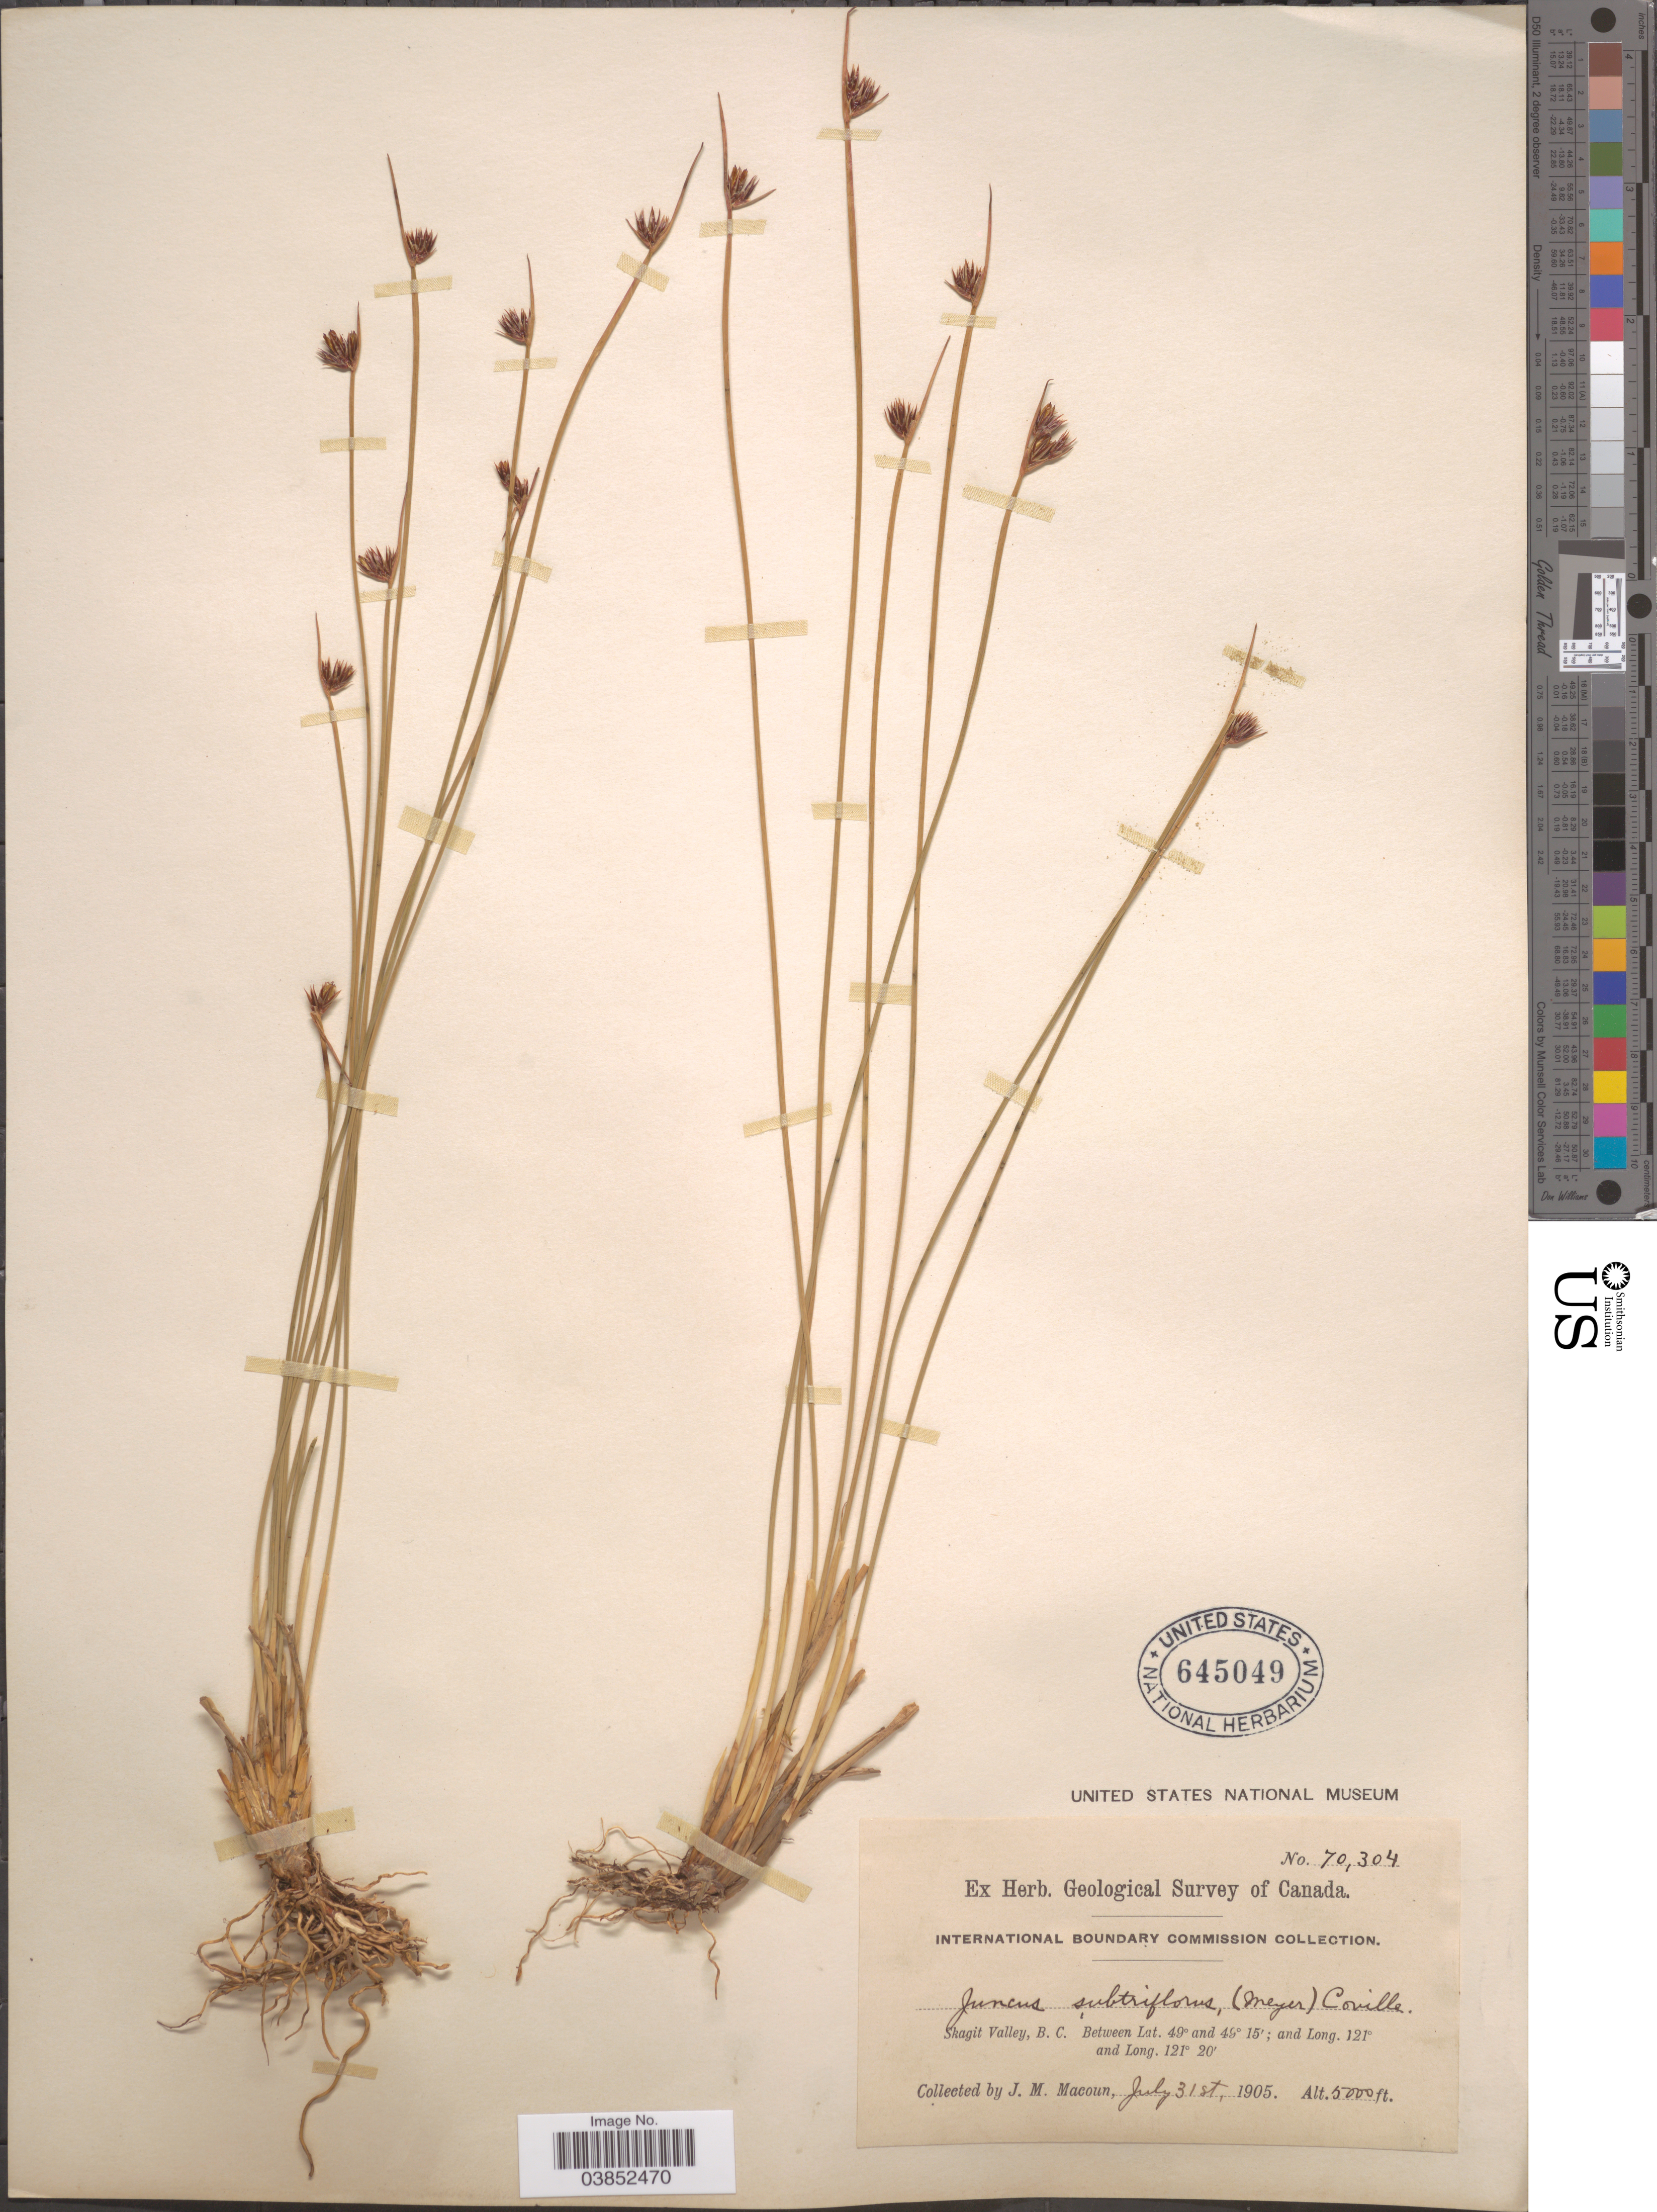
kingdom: Plantae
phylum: Tracheophyta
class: Liliopsida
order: Poales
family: Juncaceae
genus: Juncus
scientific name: Juncus drummondii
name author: E. Mey.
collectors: J. M. Macoun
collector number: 70304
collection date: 1905-07-31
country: Canada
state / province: British Columbia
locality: Skagit Valley.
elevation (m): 1524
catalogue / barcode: US 645049